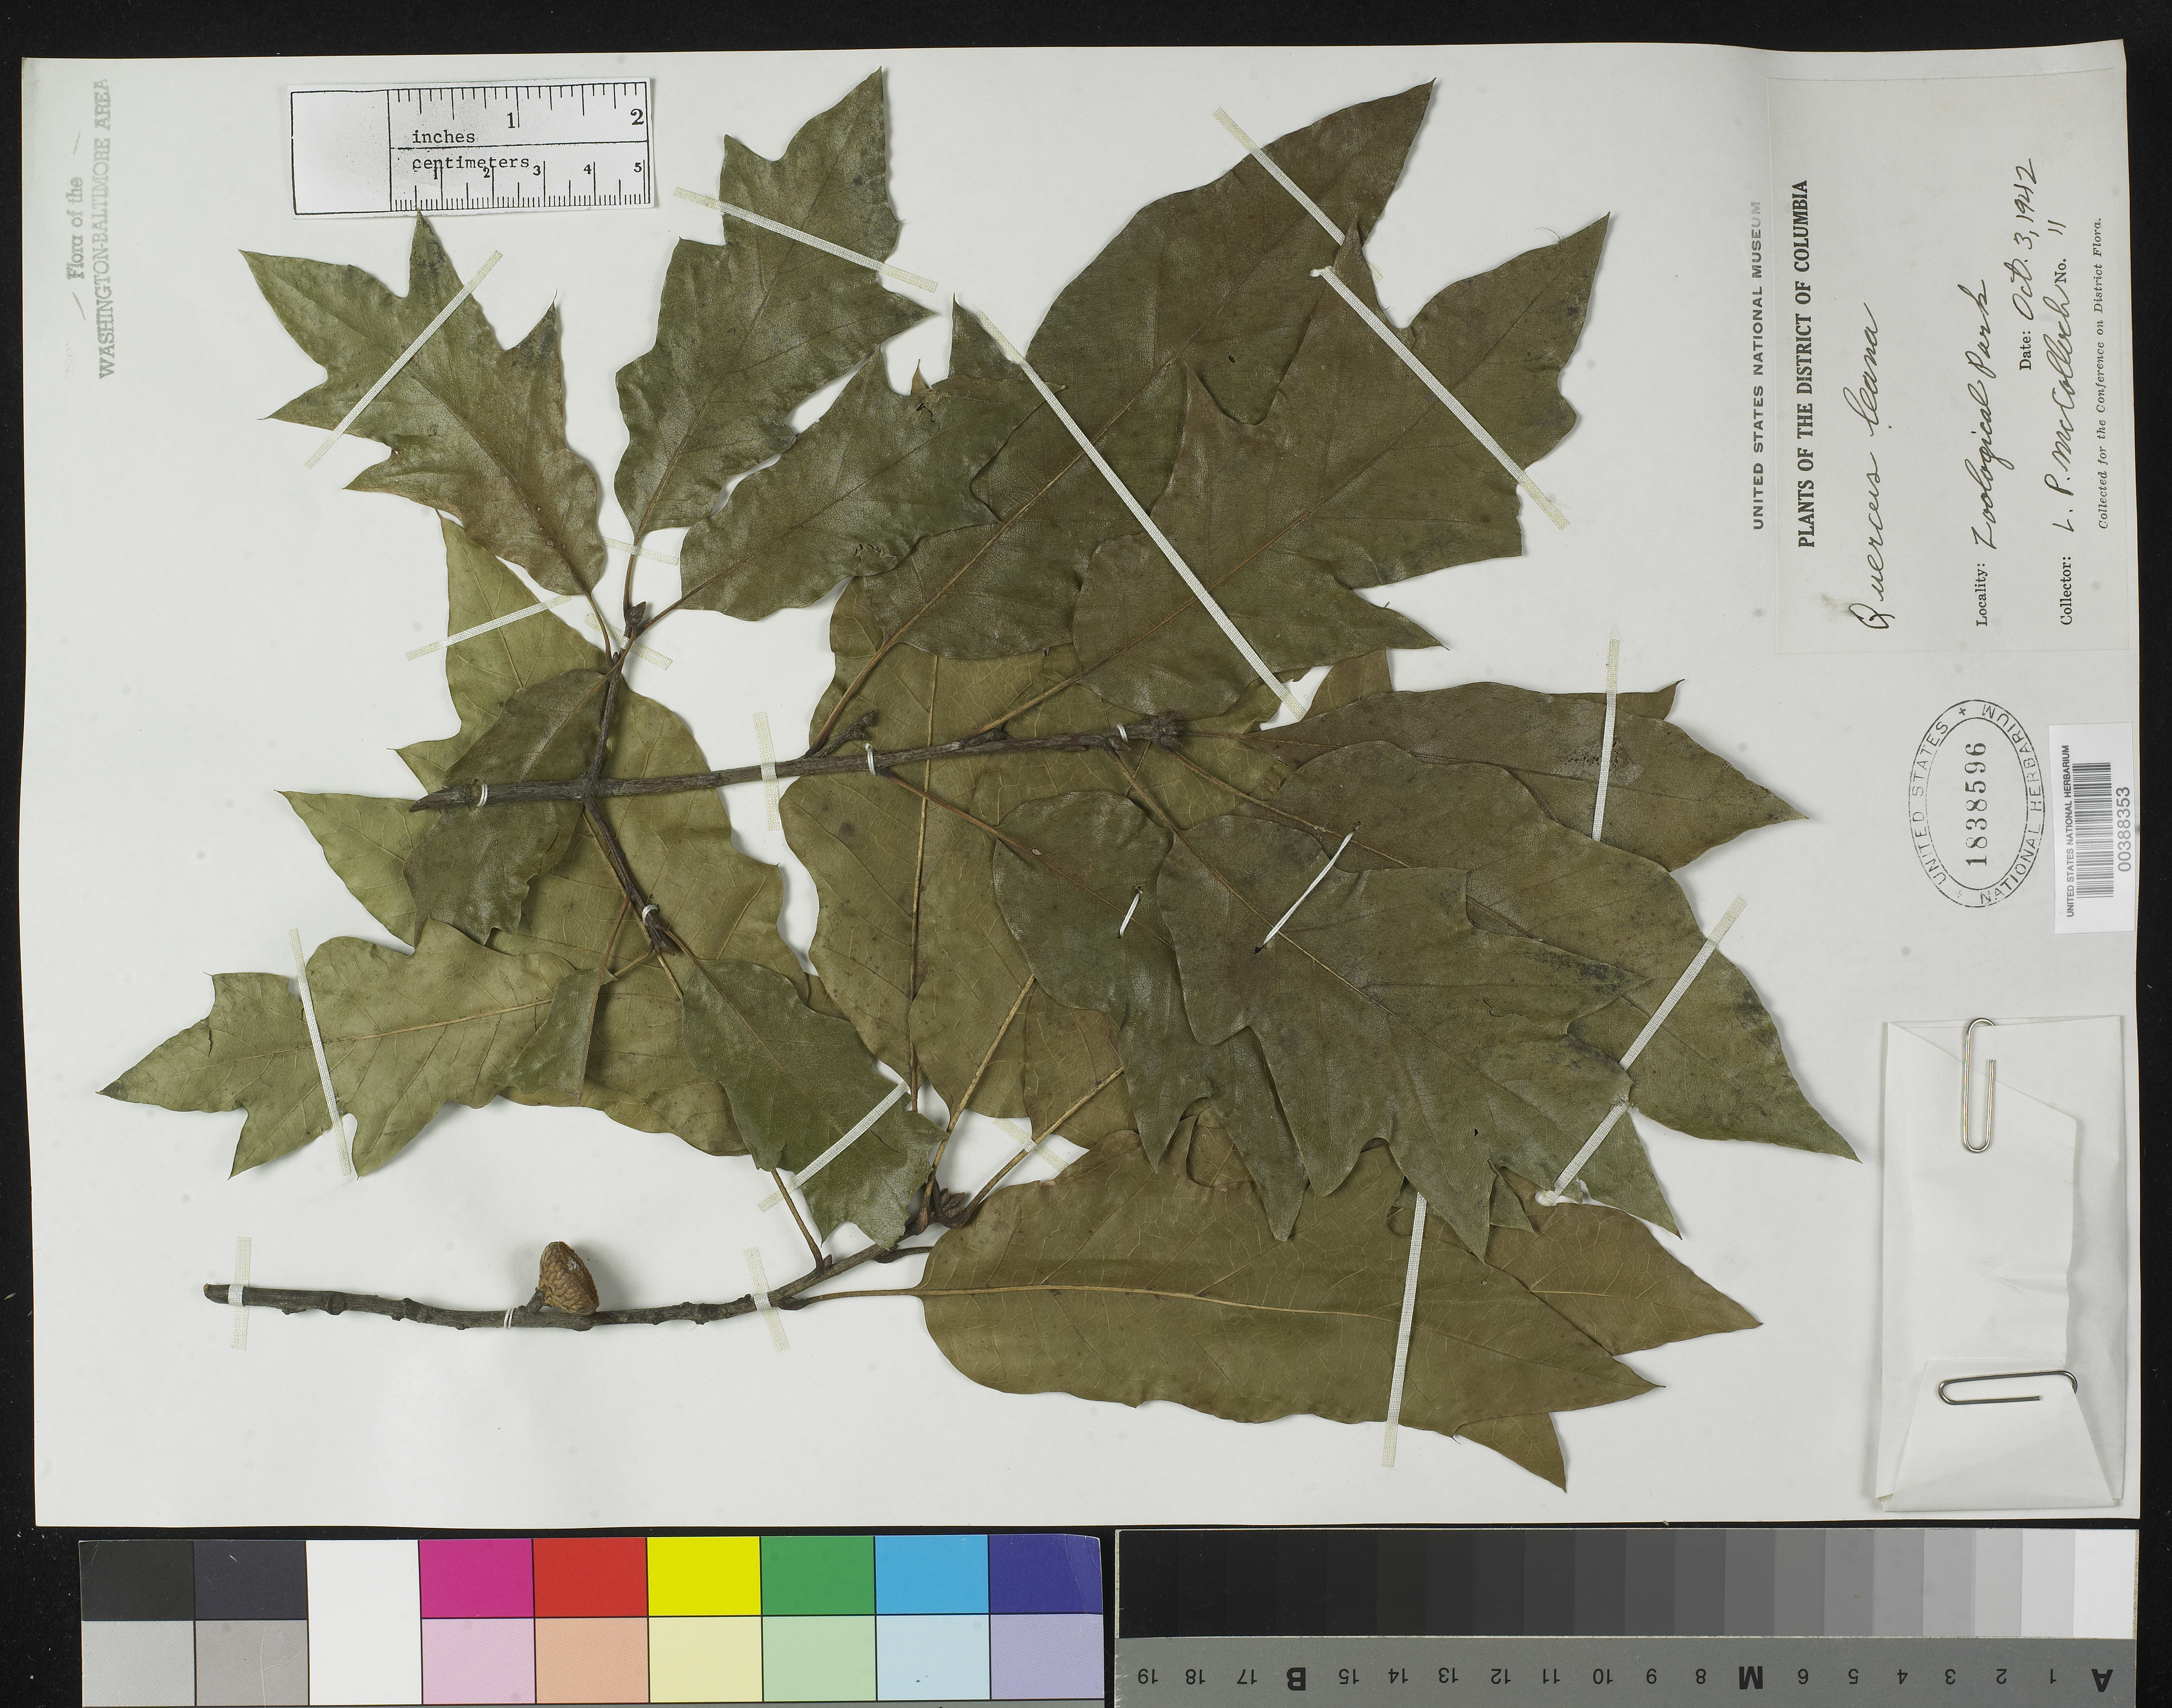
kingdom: Plantae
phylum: Tracheophyta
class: Magnoliopsida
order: Fagales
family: Fagaceae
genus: Quercus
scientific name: Quercus x leana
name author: Nutt.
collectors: L. McColloch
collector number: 11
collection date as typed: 03 Oct 1942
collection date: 1942-10-03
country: United States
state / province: District of Columbia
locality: Zoological Park Rock Creek Park and vicinity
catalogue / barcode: US 1838596